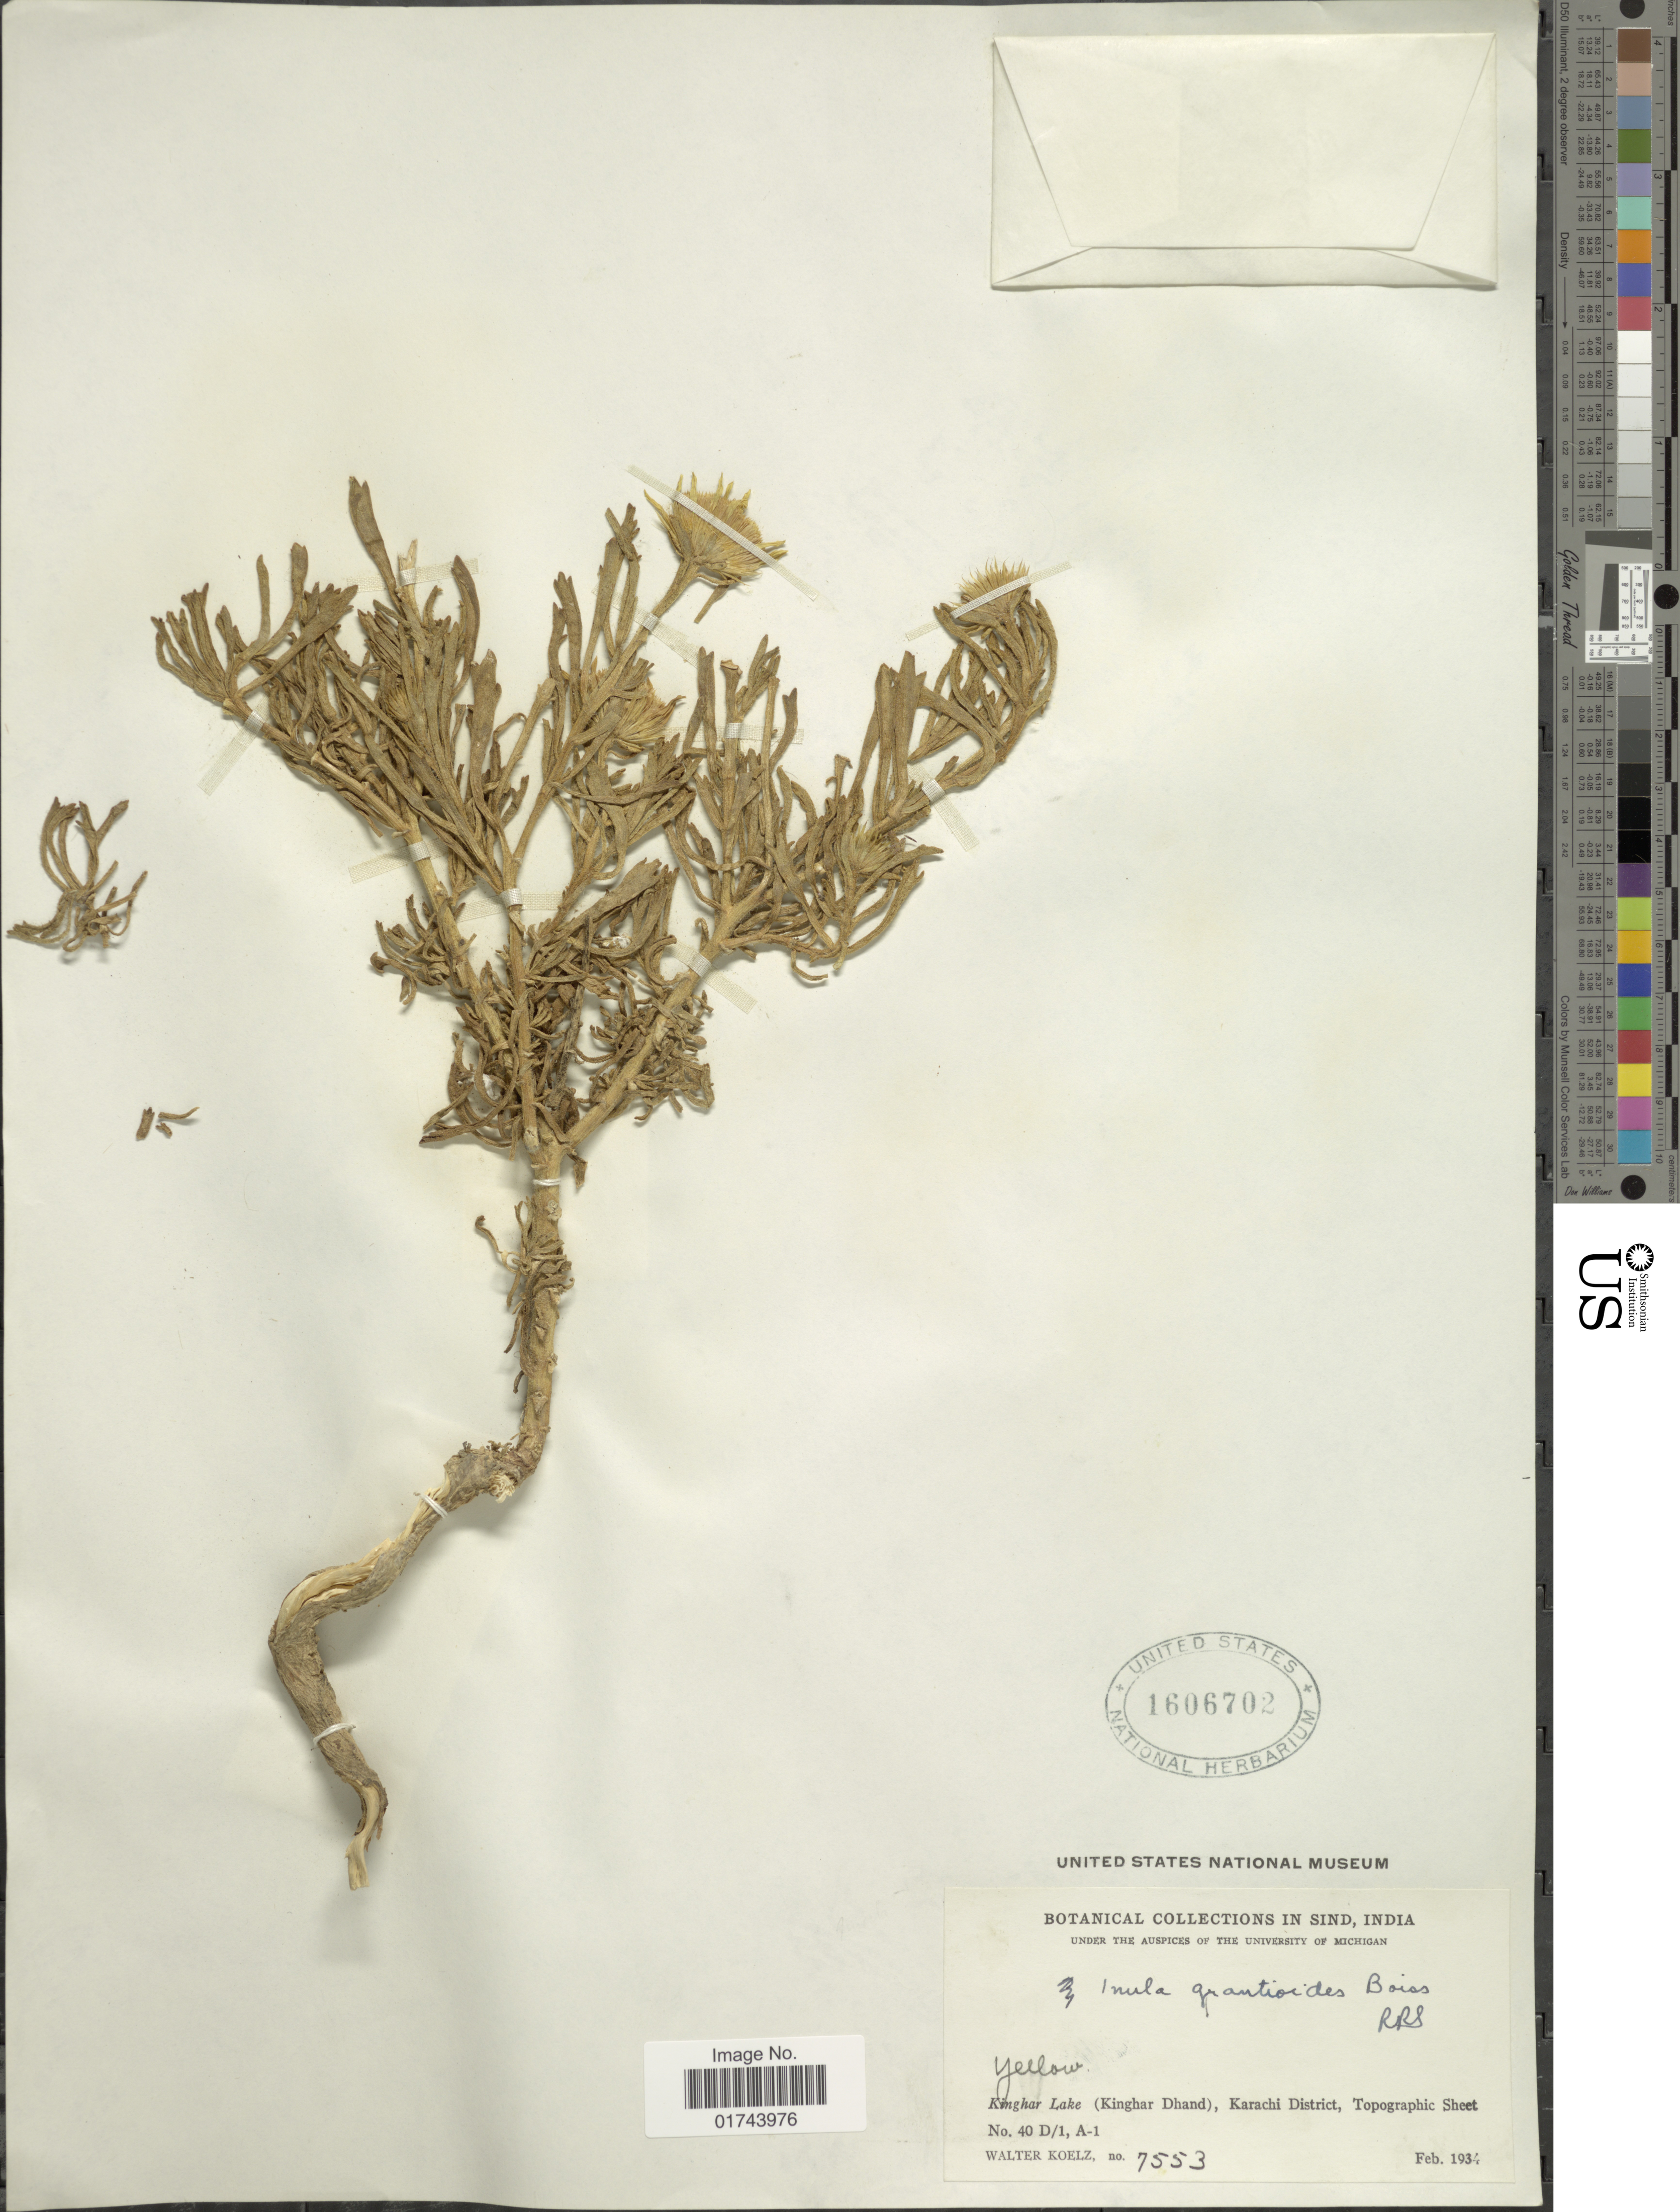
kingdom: Plantae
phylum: Tracheophyta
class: Magnoliopsida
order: Asterales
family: Asteraceae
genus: Inula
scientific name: Inula grantioides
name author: Boiss.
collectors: W. N. Koelz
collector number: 7553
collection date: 1934-02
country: Pakistan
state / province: Sindh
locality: Sind, Kinghar Lake (Kinghar Dhand), Karachi District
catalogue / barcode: US 1606702